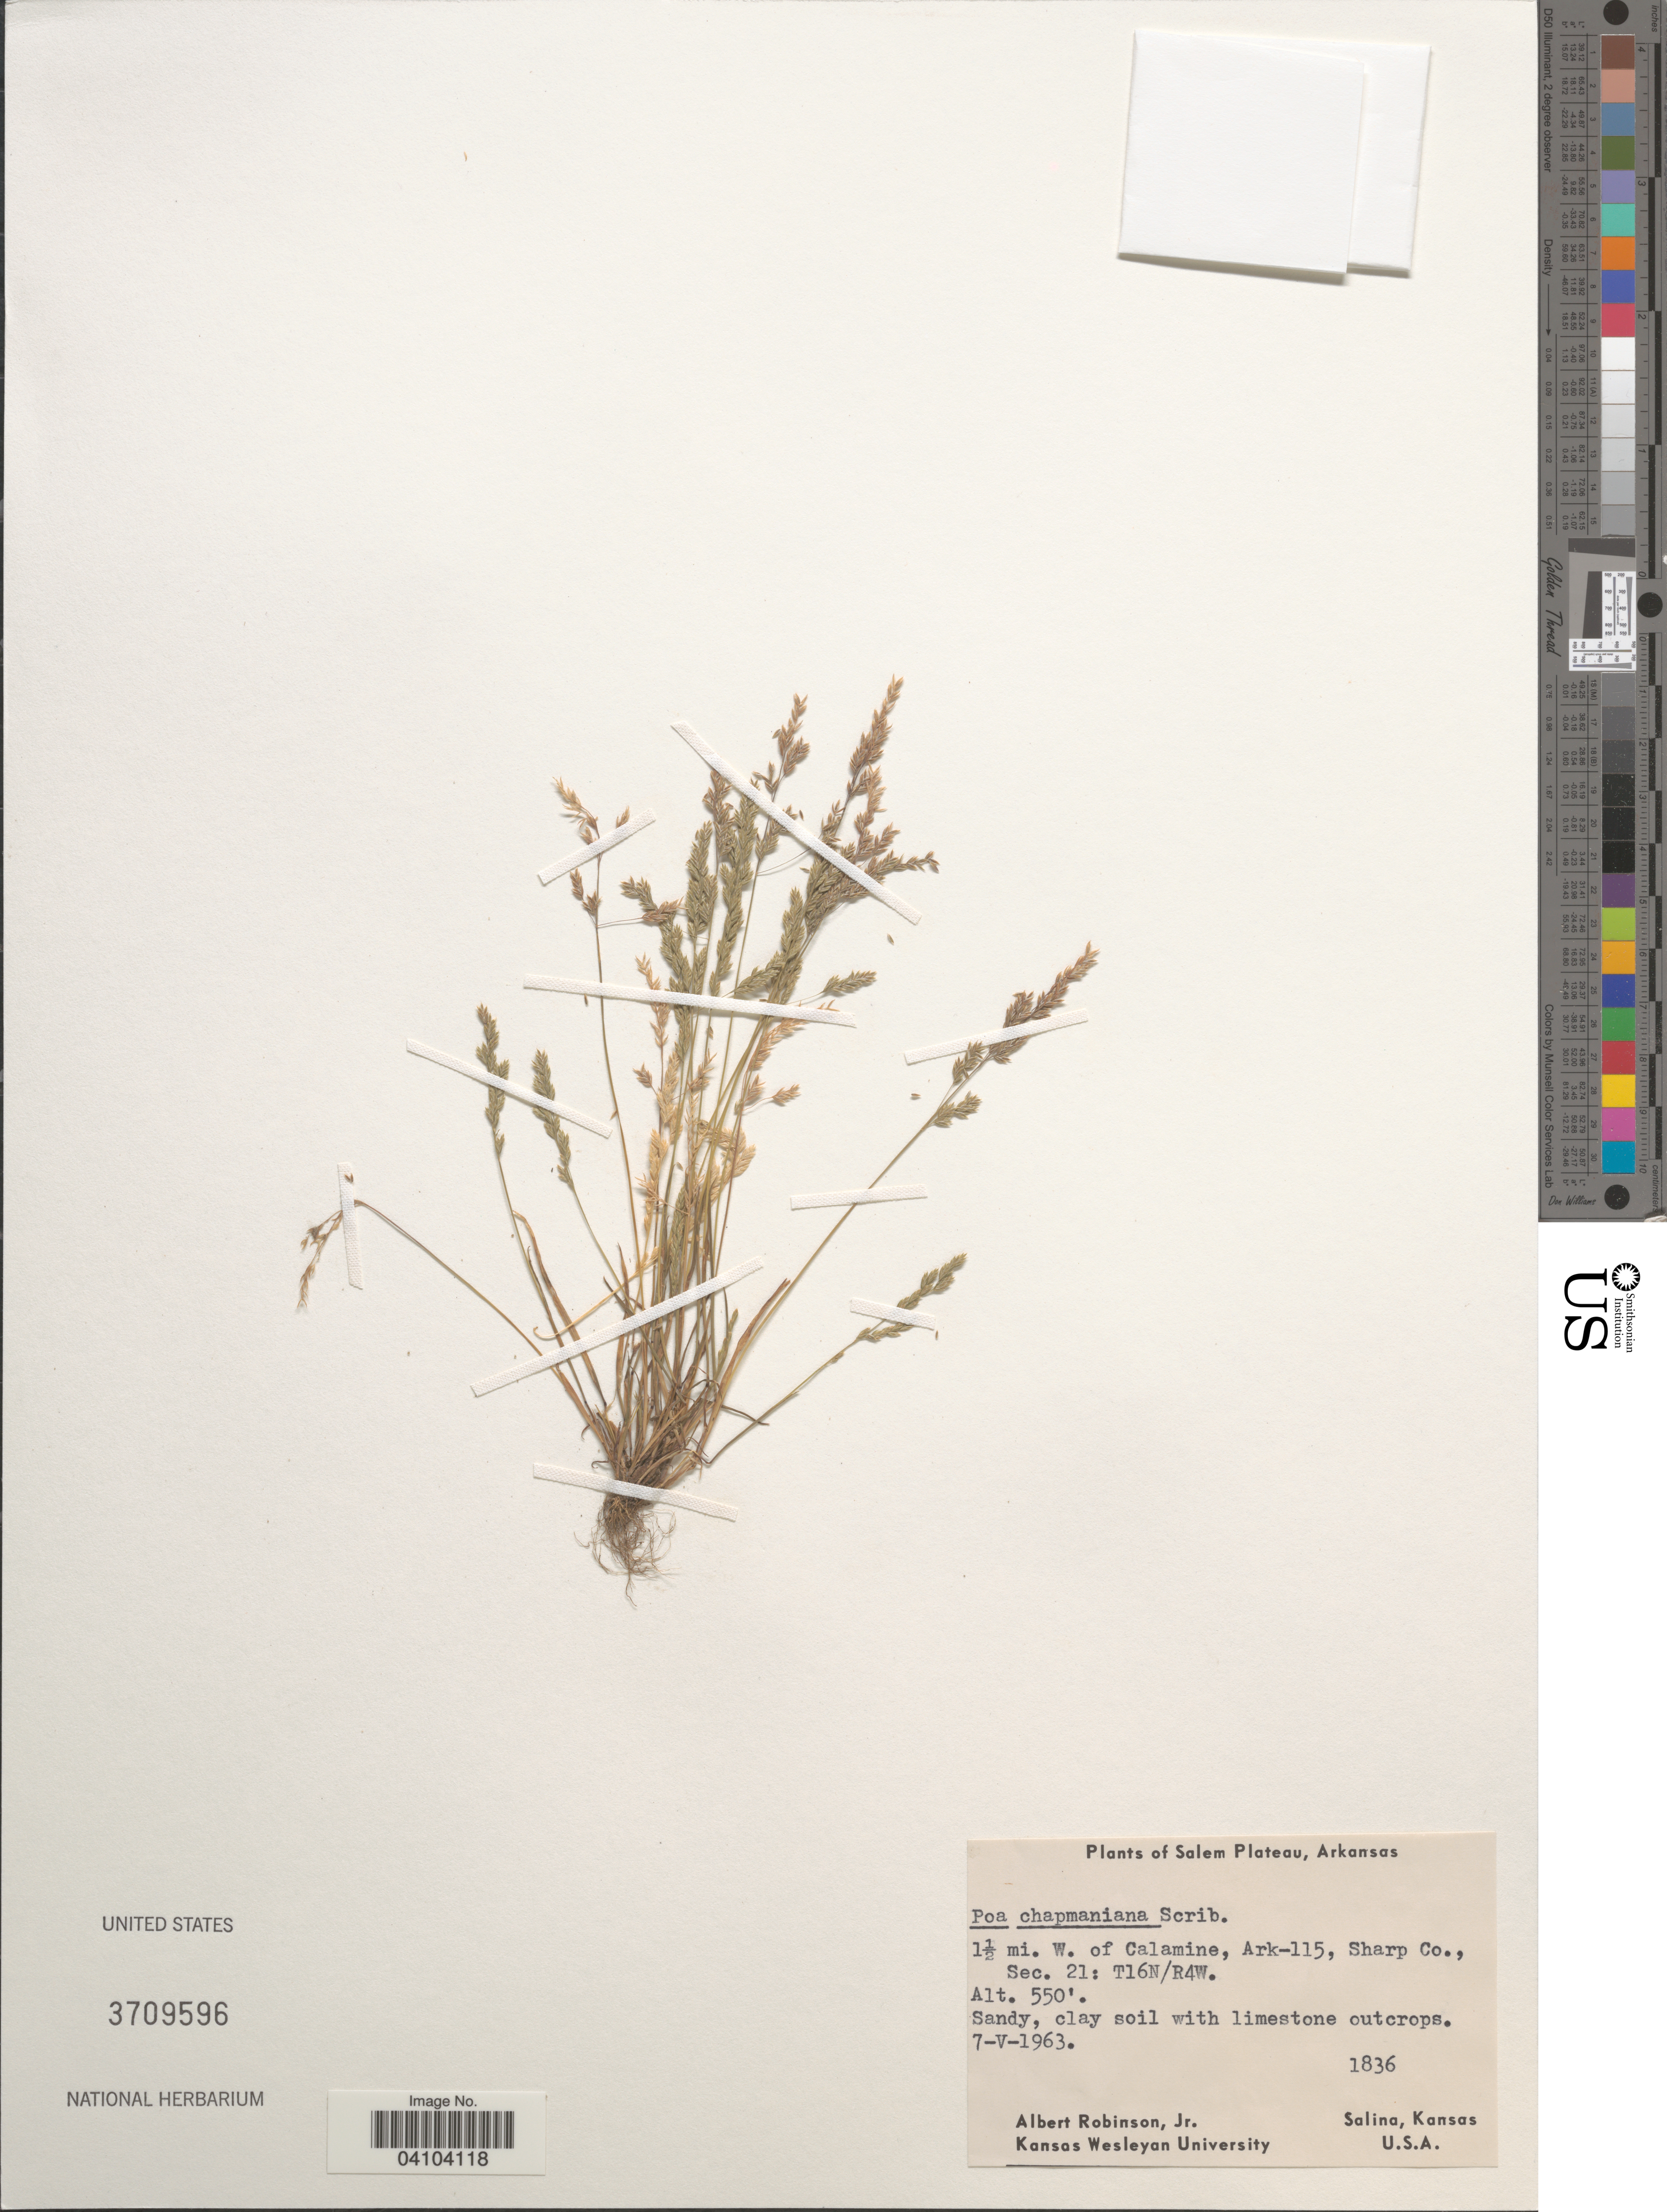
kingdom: Plantae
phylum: Tracheophyta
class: Liliopsida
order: Poales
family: Poaceae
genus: Poa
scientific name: Poa chapmaniana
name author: Scribn.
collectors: A. Robinson Jr.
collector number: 1836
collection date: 1963-05-07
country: United States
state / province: Arkansas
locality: Salem Plateau. 1½ mi. W. of Calamine, Ark-115, Sharp Co., Sec. 21: T16N/R4W.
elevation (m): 168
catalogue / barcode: US 3709596